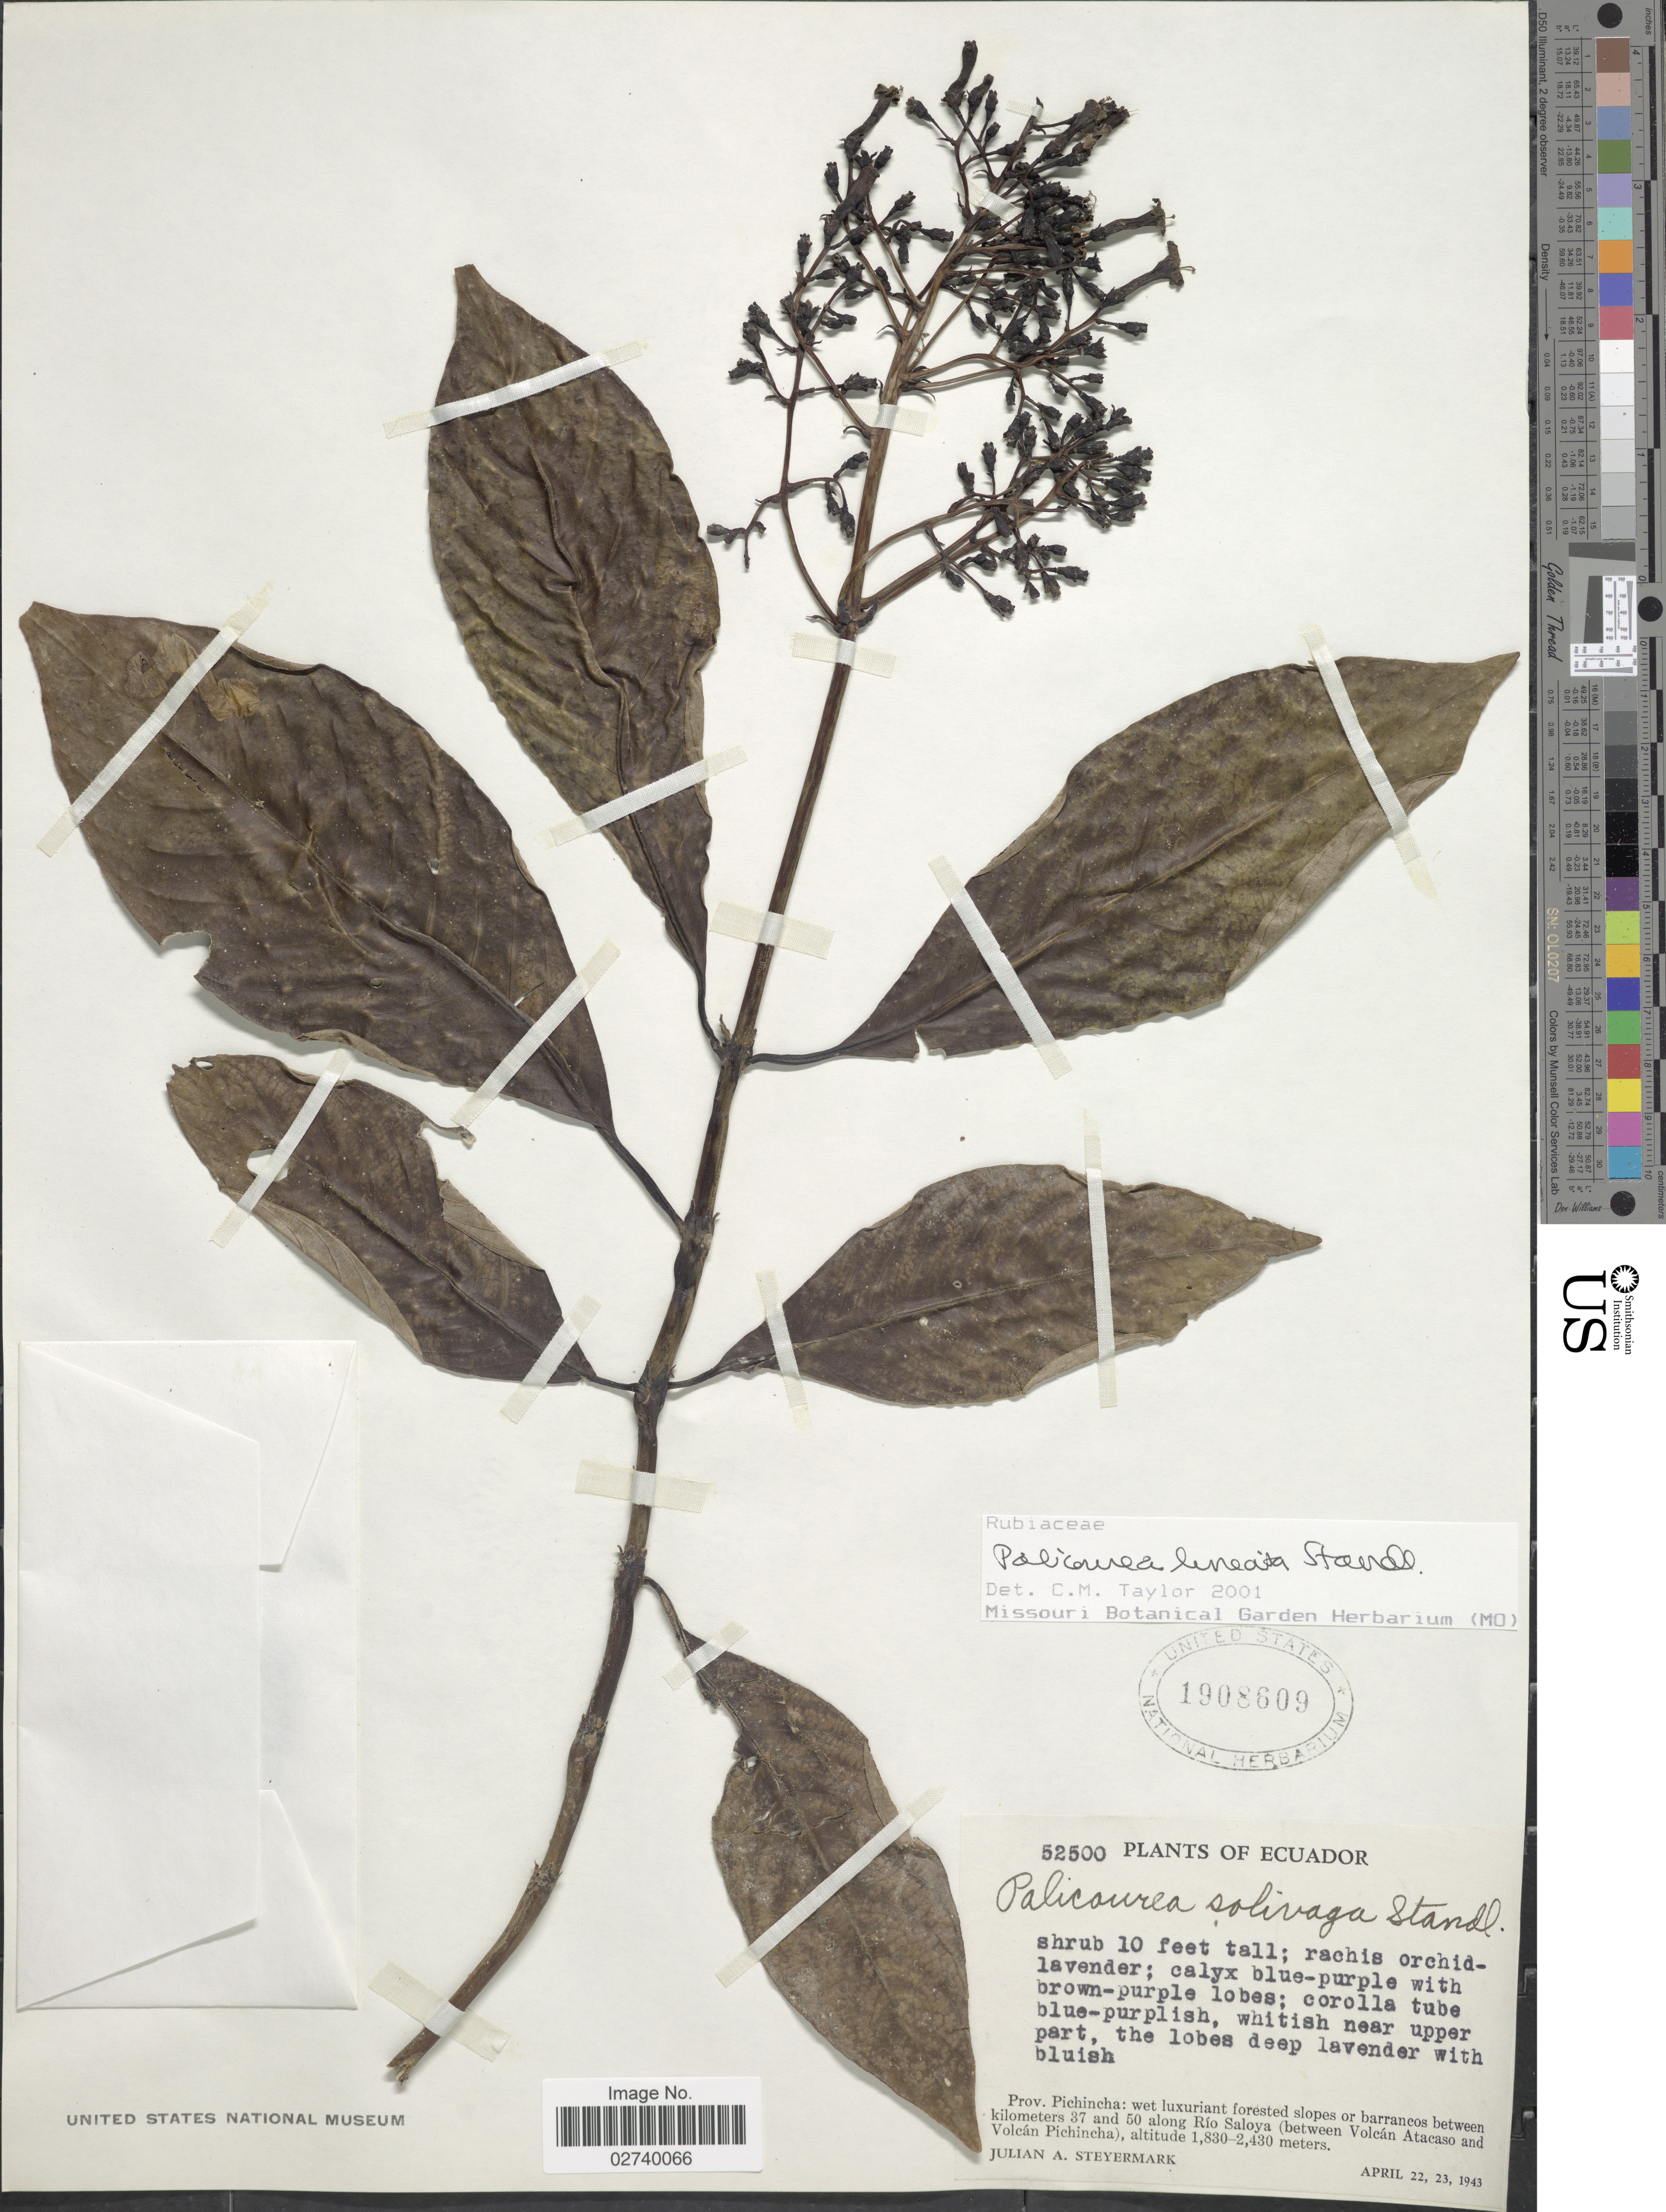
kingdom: Plantae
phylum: Tracheophyta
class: Magnoliopsida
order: Gentianales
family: Rubiaceae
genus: Palicourea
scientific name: Palicourea lineata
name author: Benth.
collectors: J. Steyermark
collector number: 52500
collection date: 1943-04-22/1943-04-23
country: Ecuador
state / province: Pichincha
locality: Between kilometers 37 and 50 along Río Saloya (between Volcán Atacaso and Volcán Pichincha)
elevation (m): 1830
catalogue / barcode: US 1908609